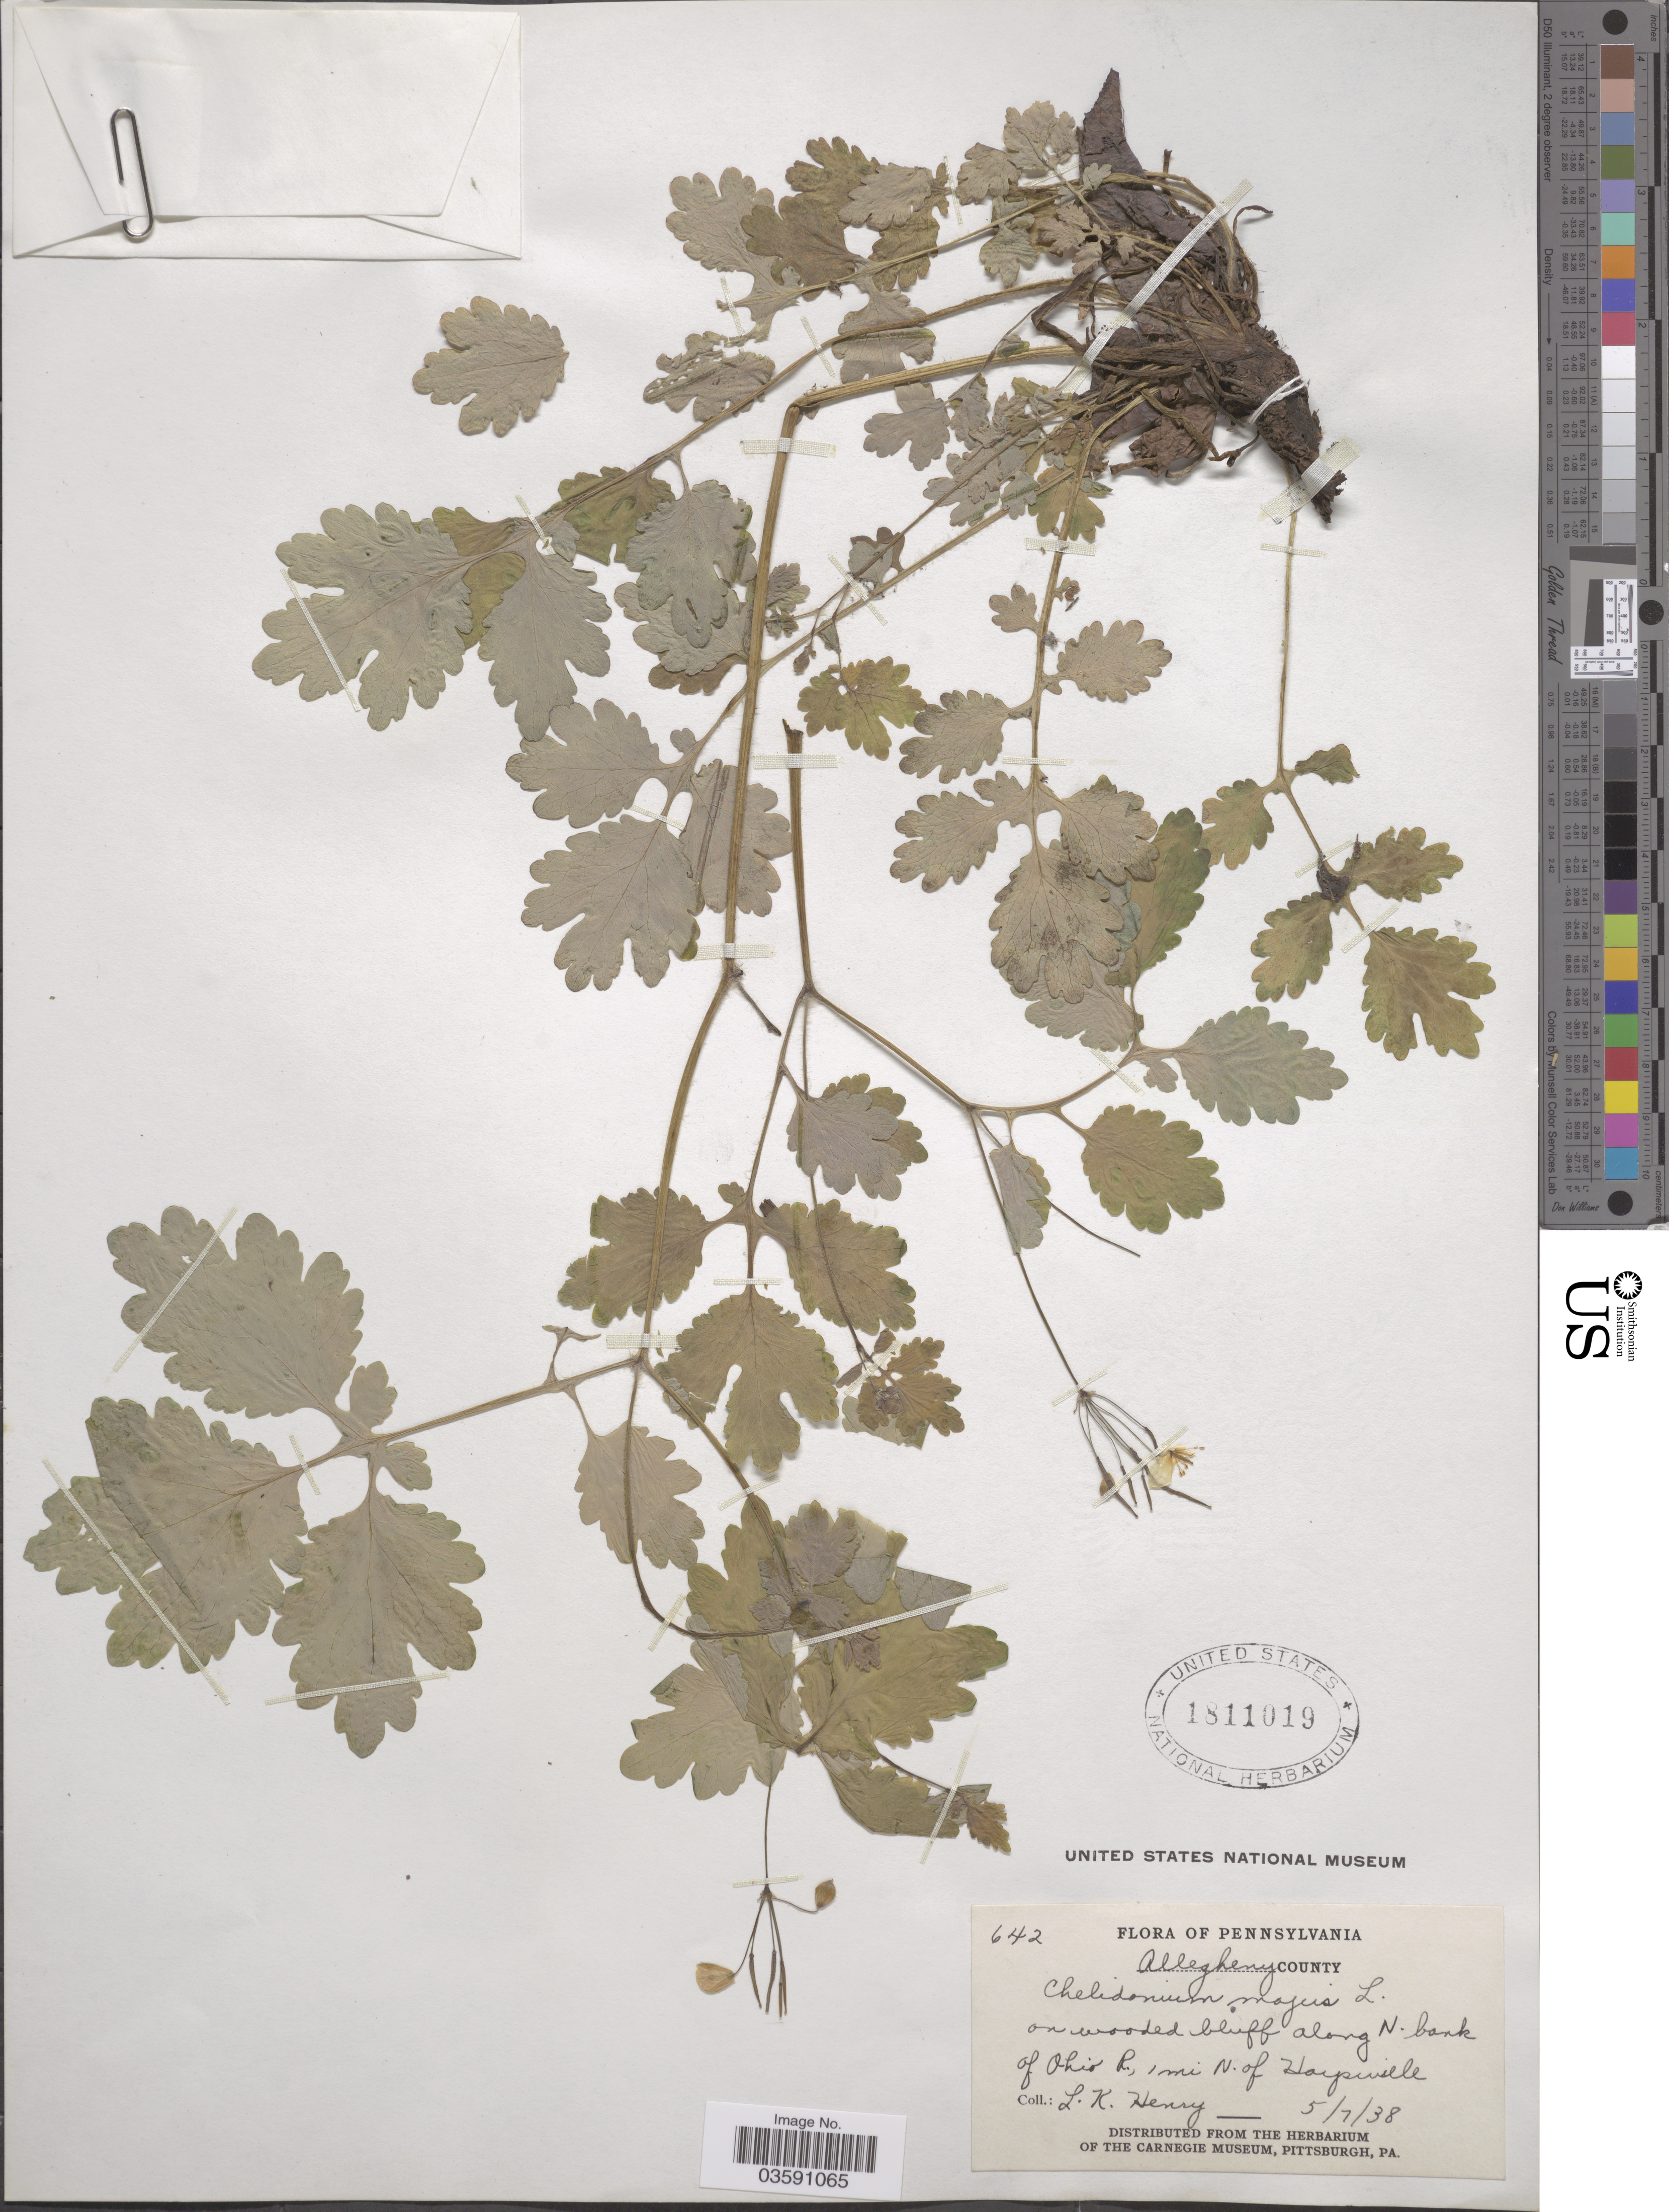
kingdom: Plantae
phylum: Tracheophyta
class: Magnoliopsida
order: Ranunculales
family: Papaveraceae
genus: Chelidonium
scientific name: Chelidonium majus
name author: L.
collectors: L. K. Henry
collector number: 642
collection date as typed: Transcribed d/m/y: 7/5/38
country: United States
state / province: Pennsylvania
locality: Allegheny County. On wooded bluff along N. bank of Ohio R., 1 mi. N. of Hayseville.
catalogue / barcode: US 1811019